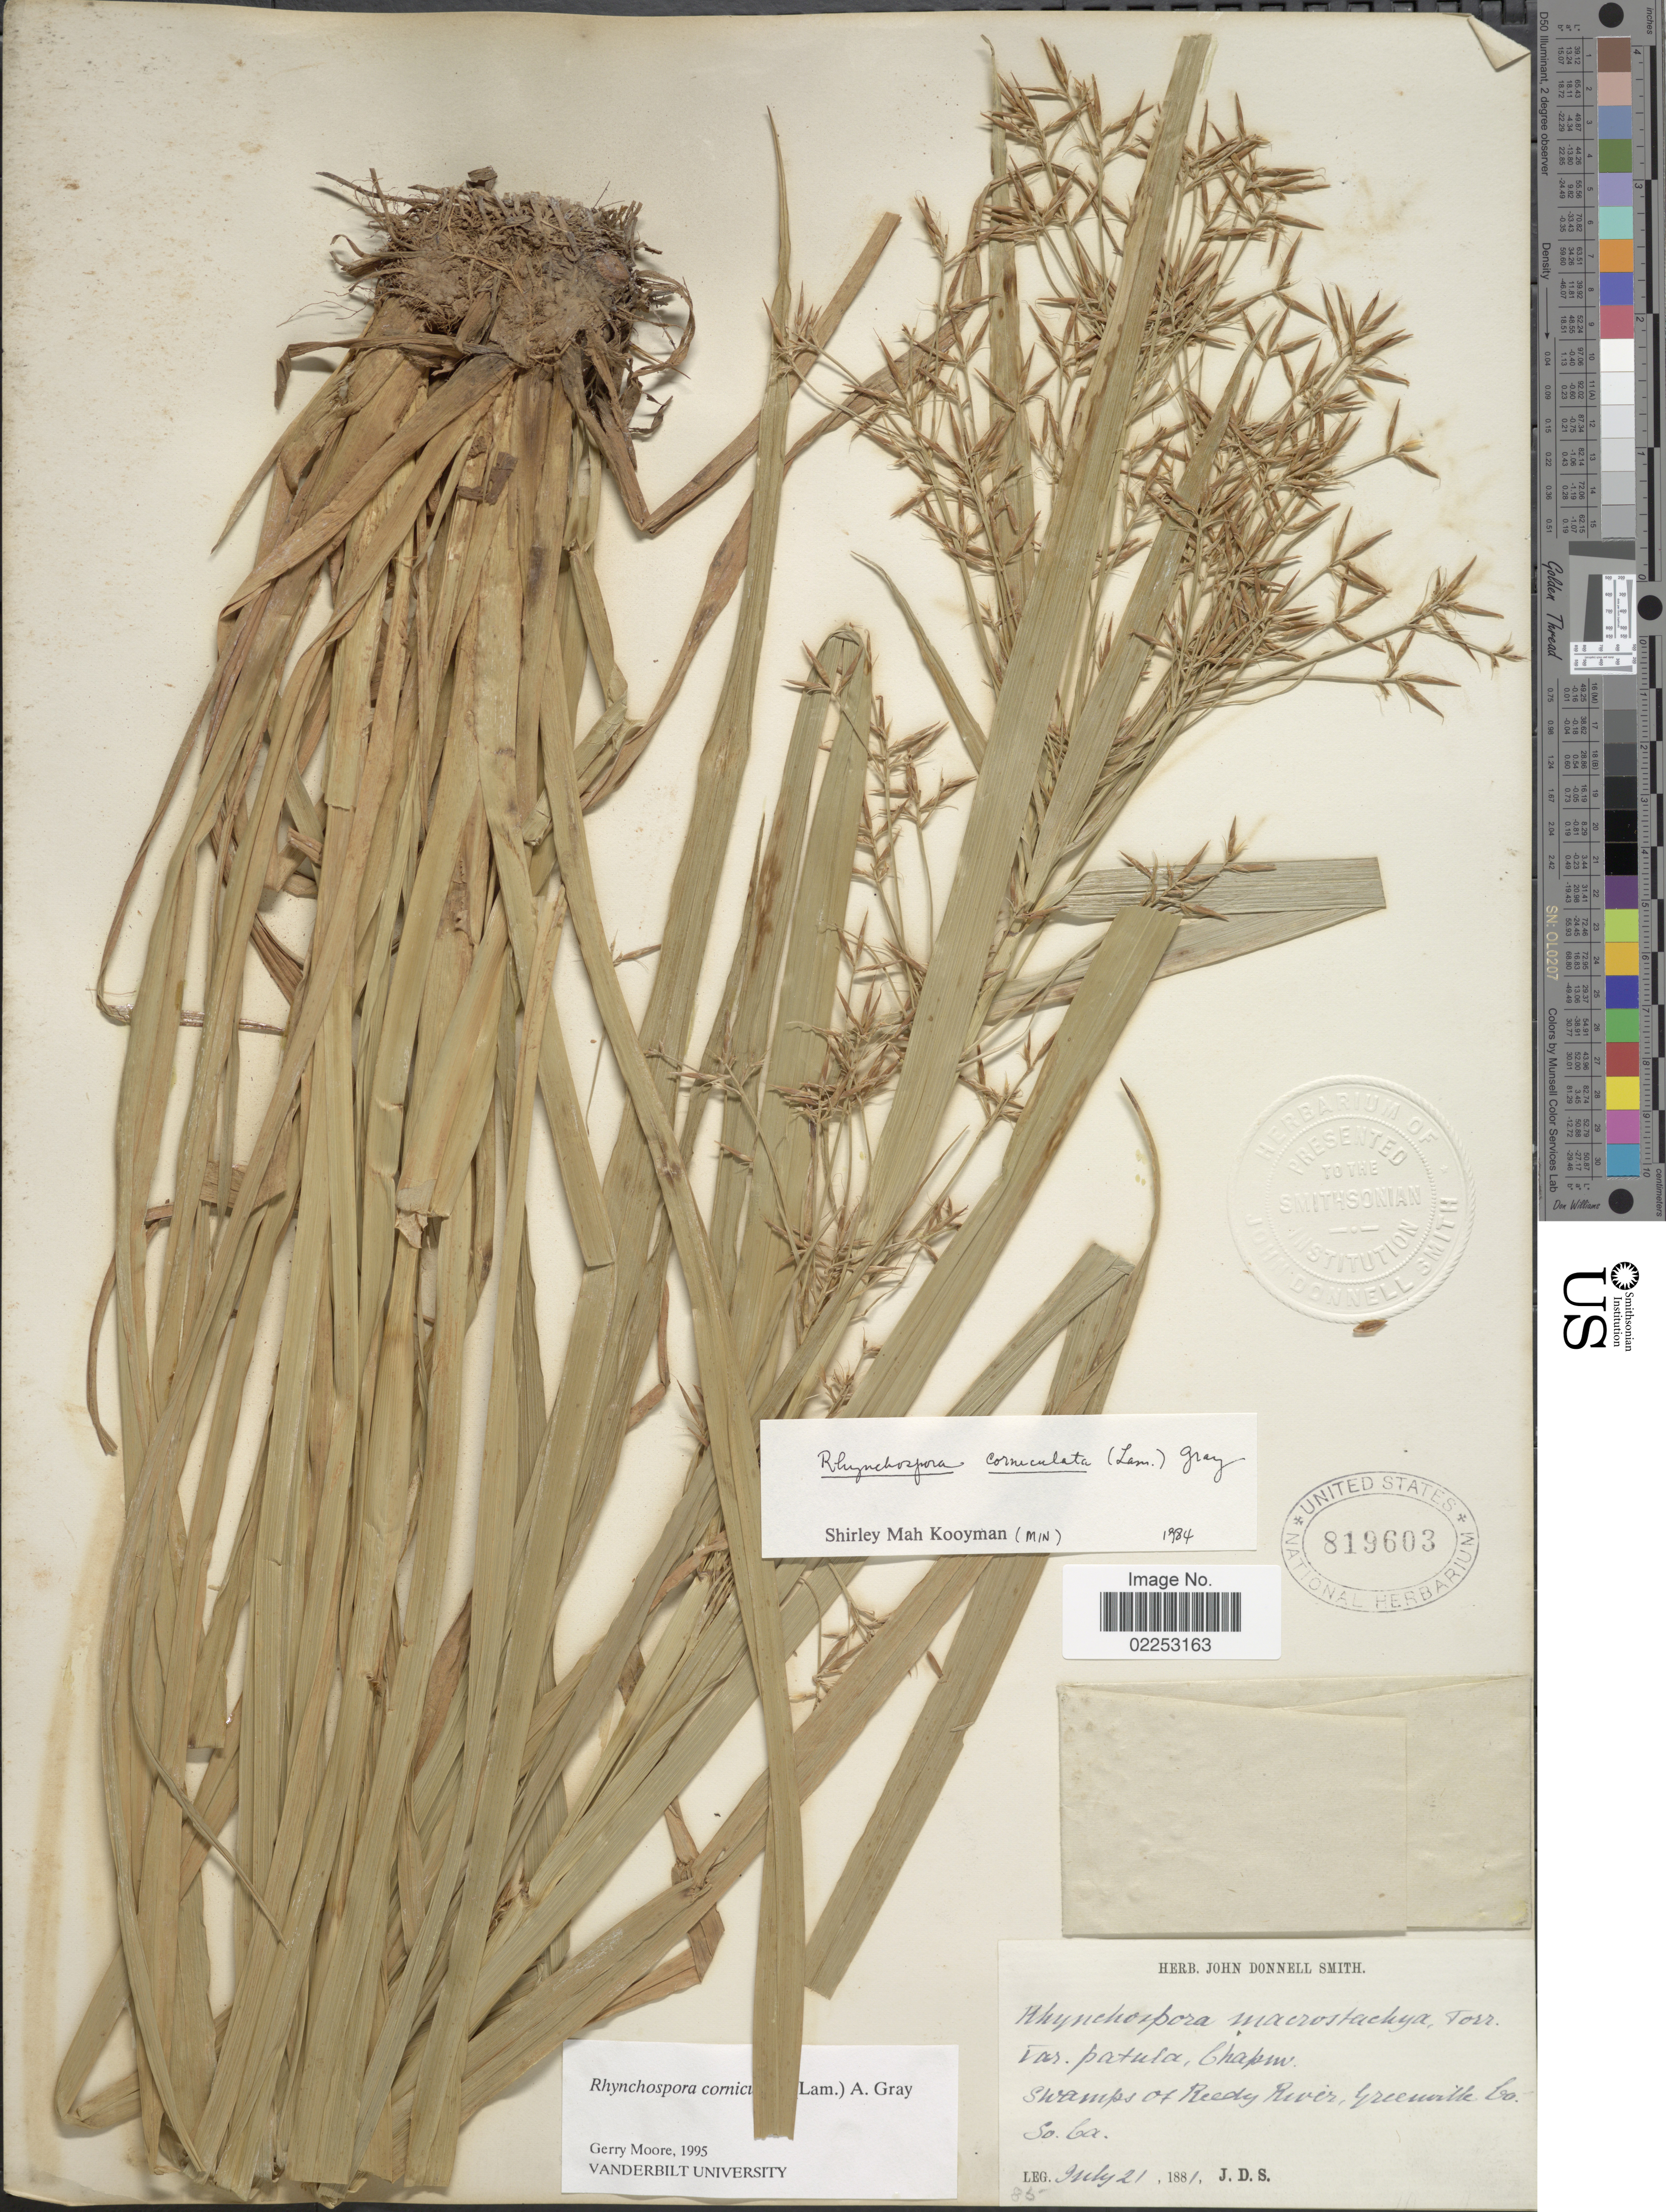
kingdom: Plantae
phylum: Tracheophyta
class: Liliopsida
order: Poales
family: Cyperaceae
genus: Rhynchospora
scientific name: Rhynchospora corniculata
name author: (Lam.) A. Gray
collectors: J. Donnell Smith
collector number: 35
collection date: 1881-07-21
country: United States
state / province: South Carolina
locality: Reddy River, Greenville Co.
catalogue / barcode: US 819603